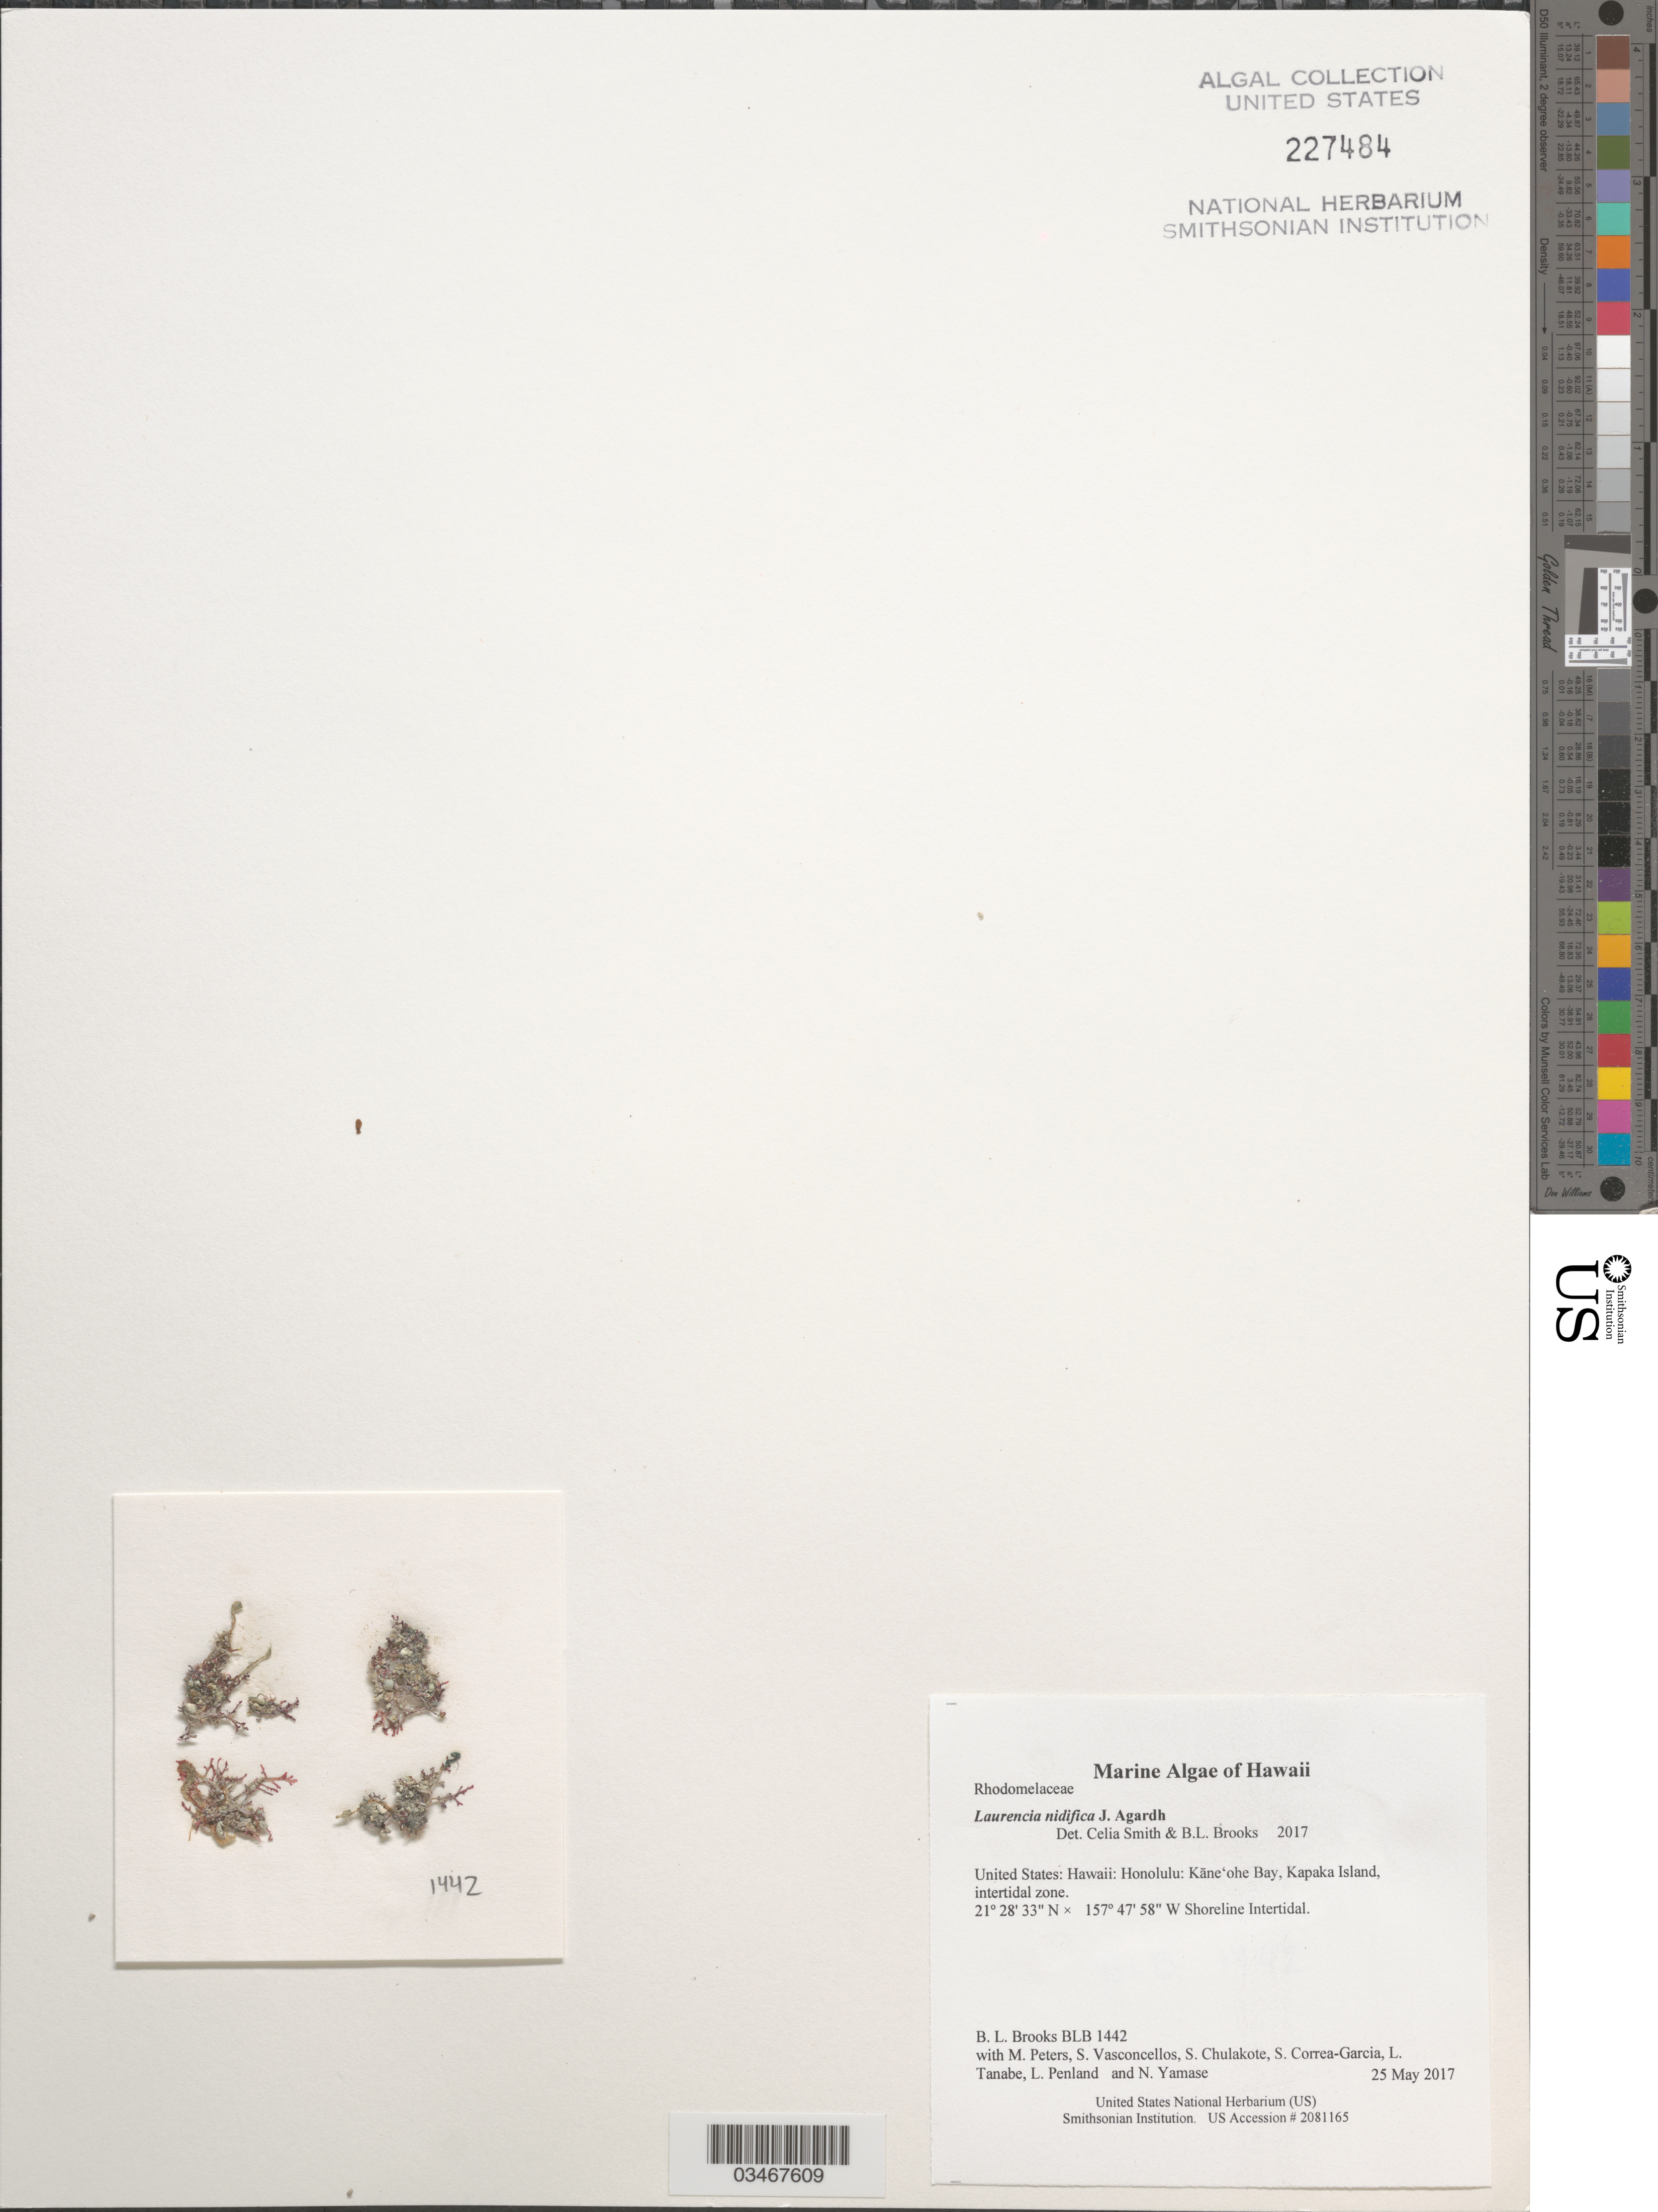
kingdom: Plantae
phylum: Rhodophyta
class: Florideophyceae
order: Ceramiales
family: Rhodomelaceae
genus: Laurencia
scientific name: Laurencia nidifica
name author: J. Agardh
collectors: B. Brooks, M. Peters, S. Vasconcellos, S. Chulakote & et al.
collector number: BLB 1442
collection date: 2017-05-25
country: United States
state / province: Hawaii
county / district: Honolulu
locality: Honolulu: Kāne'ohe Bay, Kapaka Island.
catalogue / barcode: US 227484